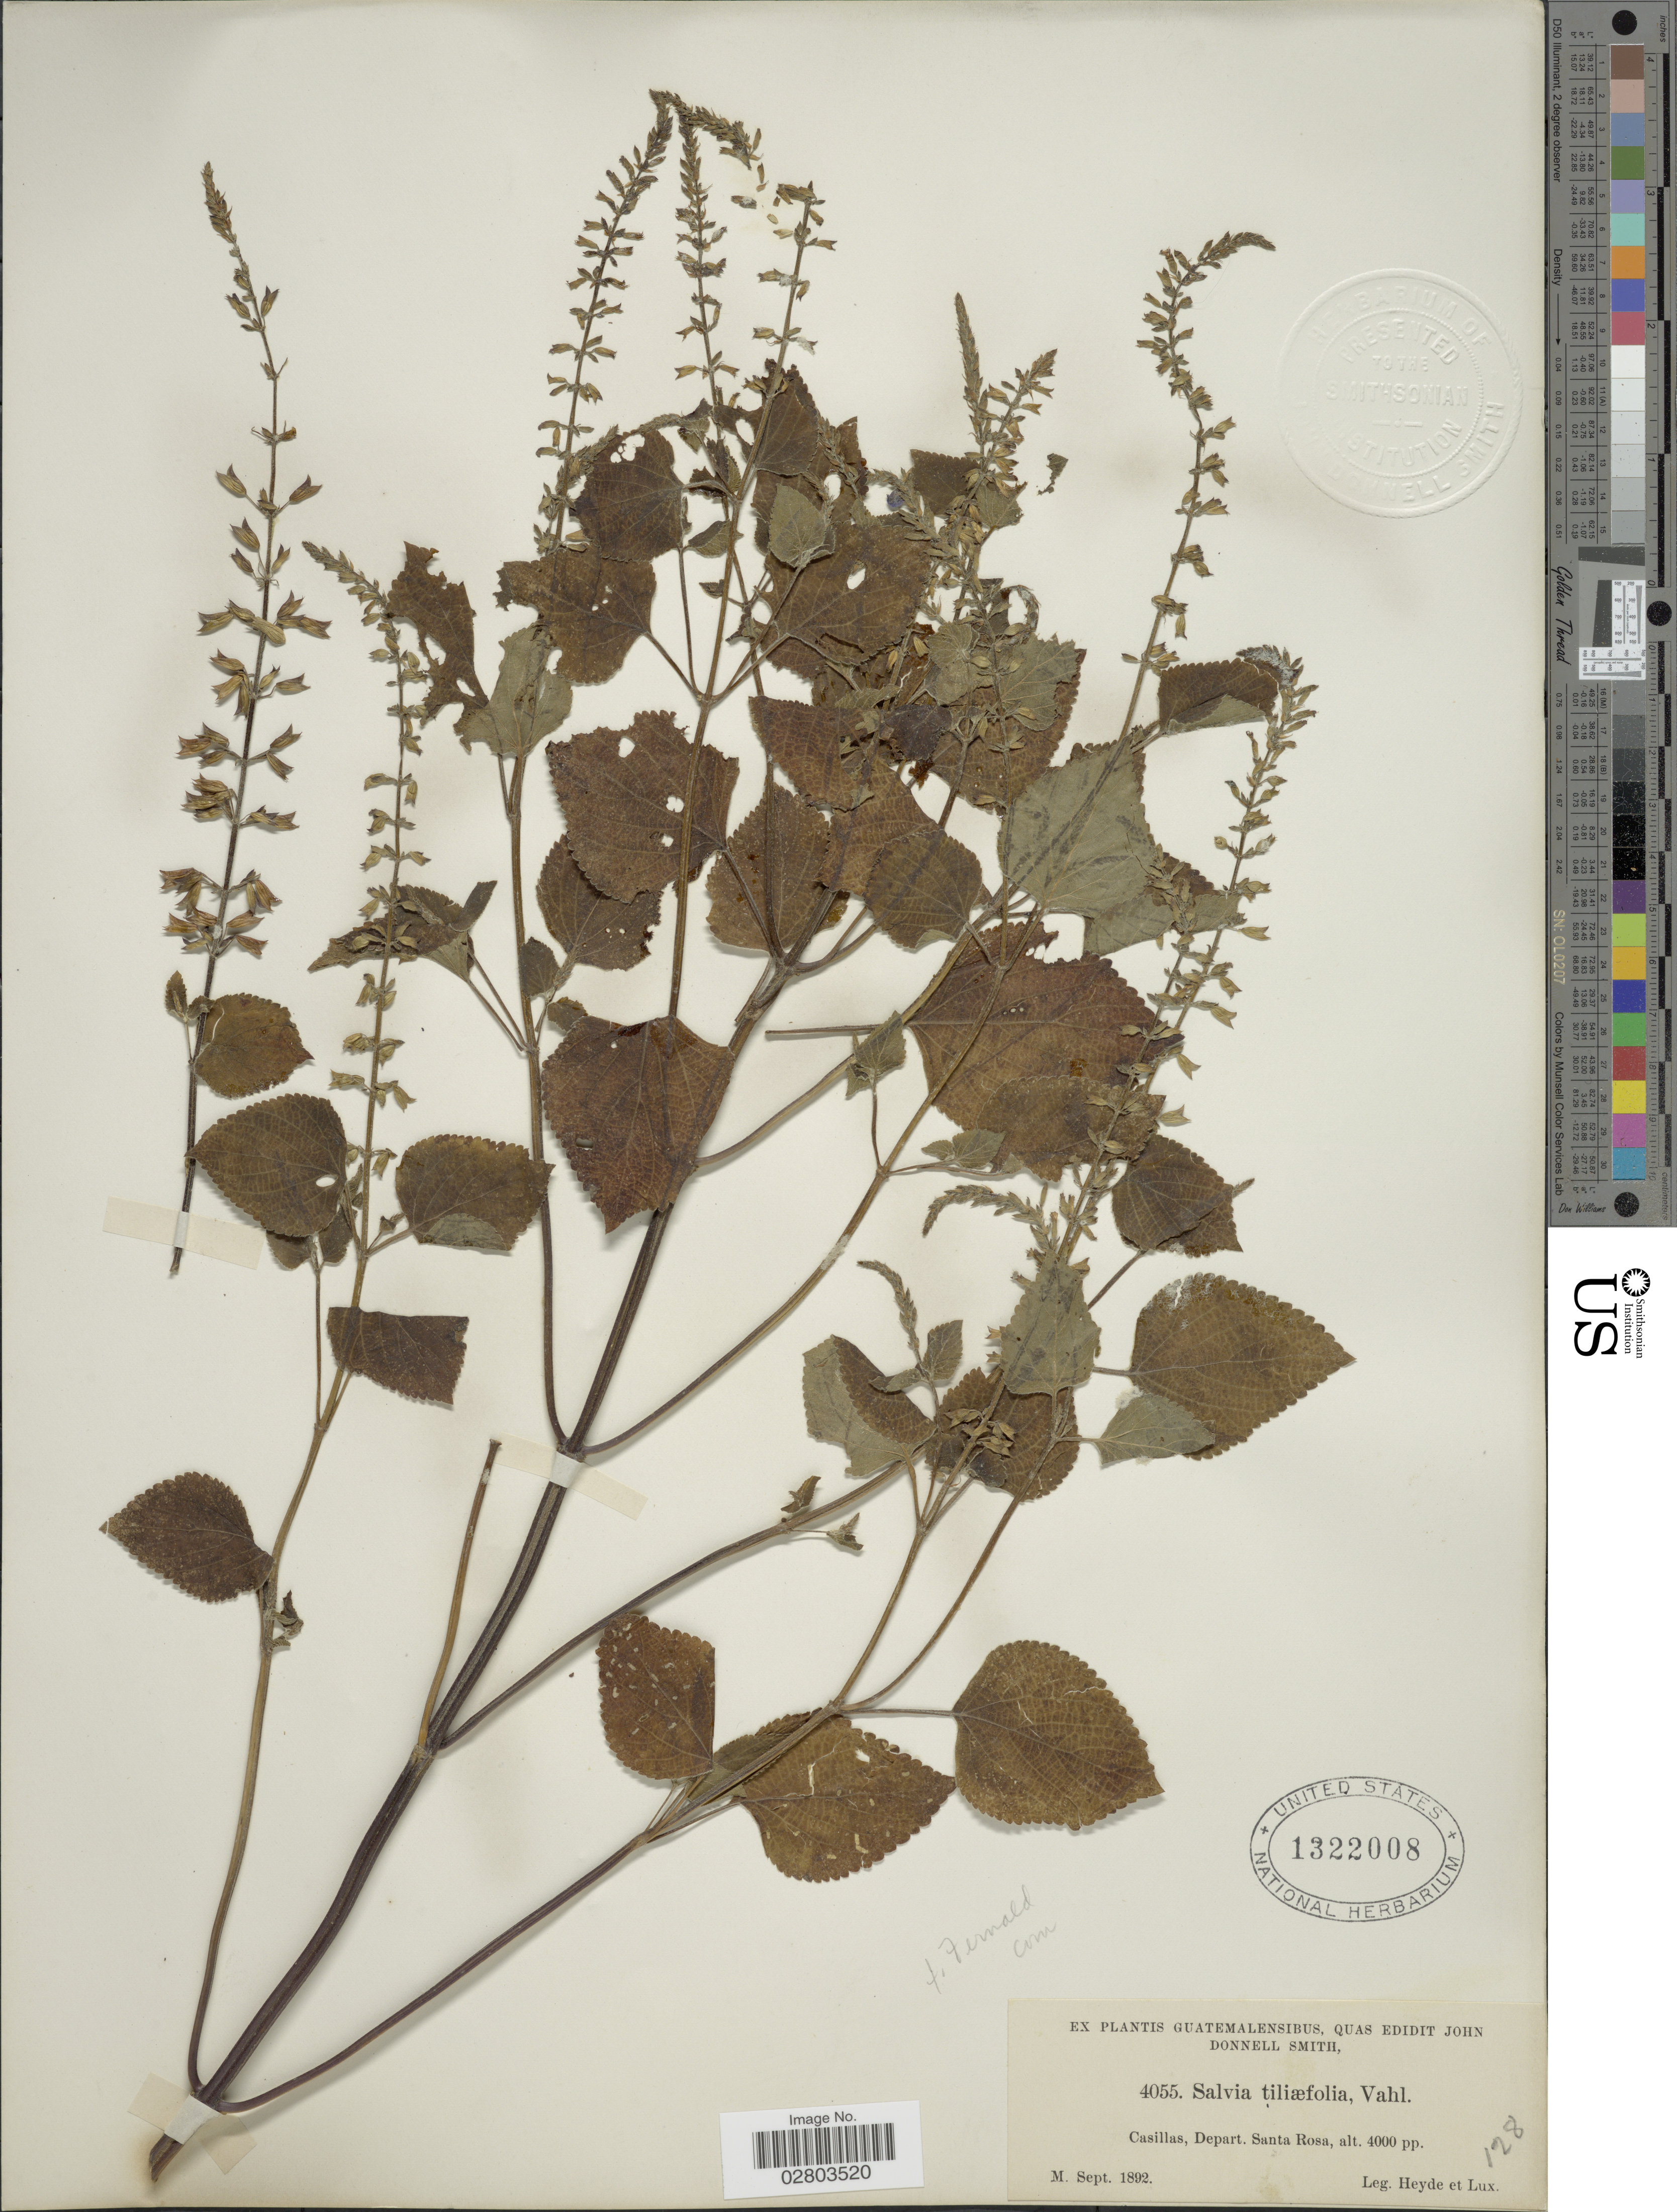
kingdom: Plantae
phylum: Tracheophyta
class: Magnoliopsida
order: Lamiales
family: Lamiaceae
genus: Salvia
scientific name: Salvia tiliifolia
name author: Vahl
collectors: Heyde & Lux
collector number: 4055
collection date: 1892-09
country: Guatemala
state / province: Santa Rosa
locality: Casillas, Depart. Santa Rosa.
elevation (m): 1219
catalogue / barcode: US 1322008